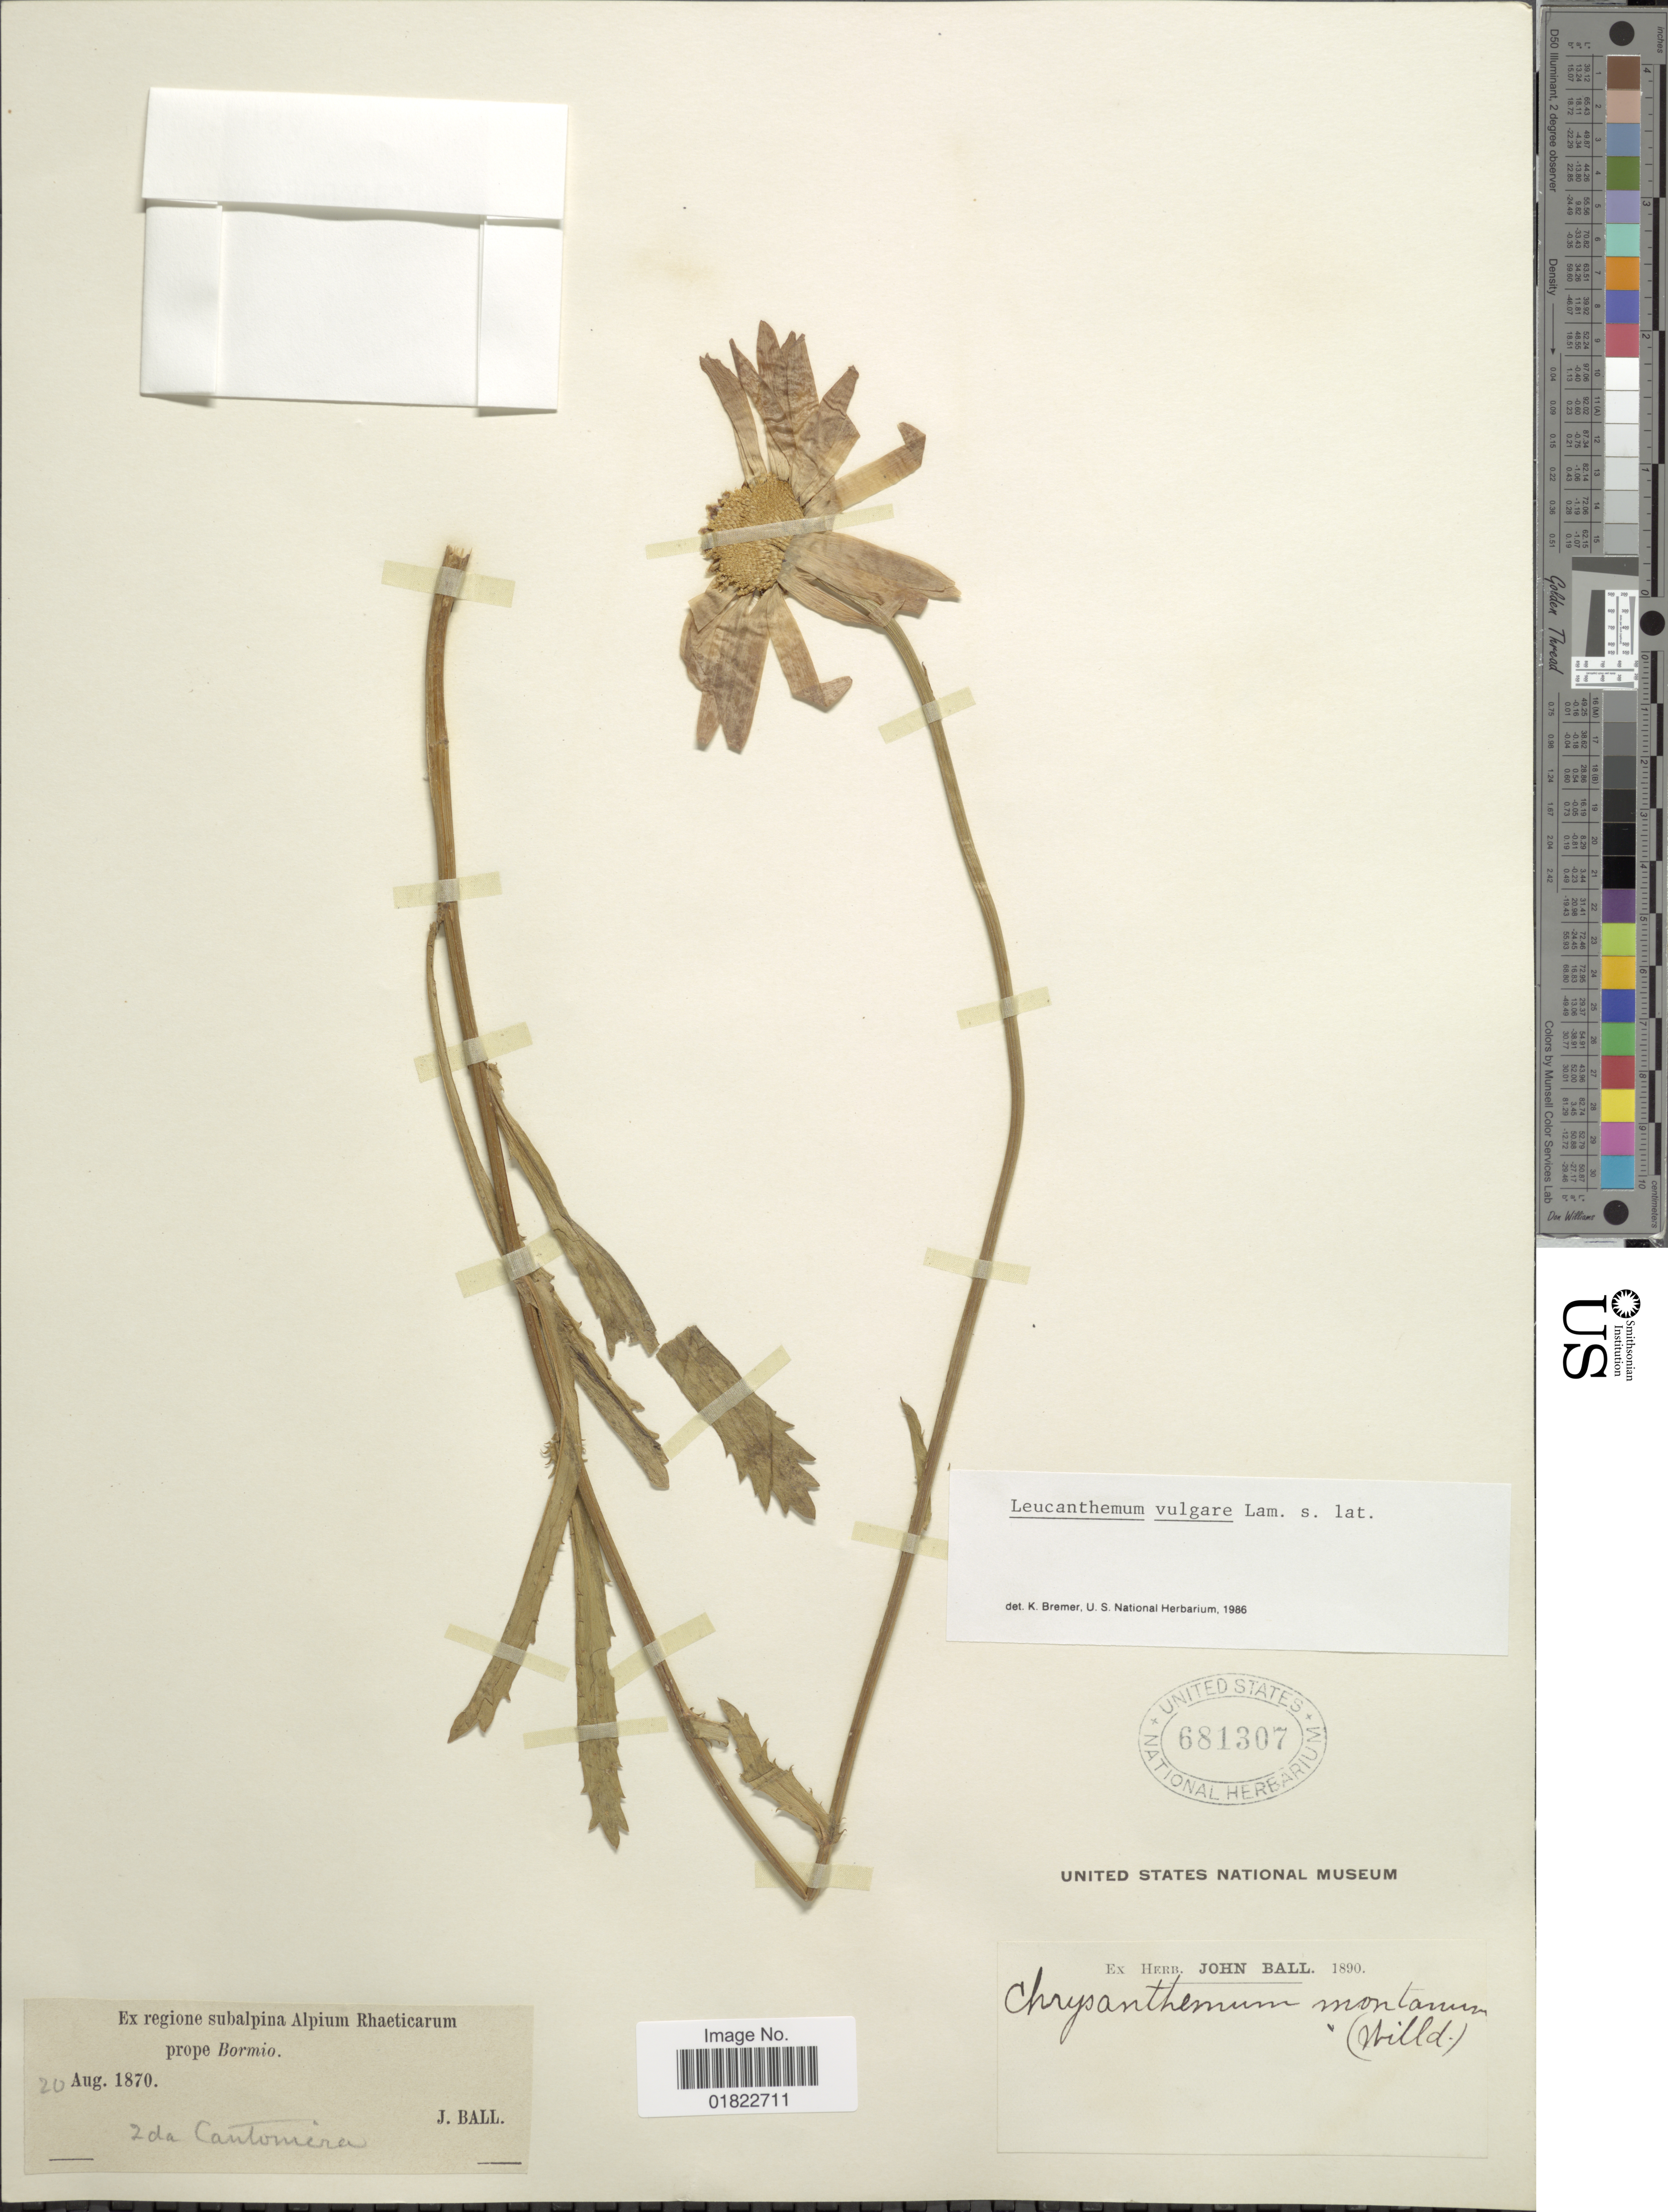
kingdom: Plantae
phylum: Tracheophyta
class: Magnoliopsida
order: Asterales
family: Asteraceae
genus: Leucanthemum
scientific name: Leucanthemum vulgare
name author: Lam.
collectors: J. Ball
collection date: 1870-08-20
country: Italy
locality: Regione subalpina Alpium Rhaeticarum, prope Bormio.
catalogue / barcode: US 681307